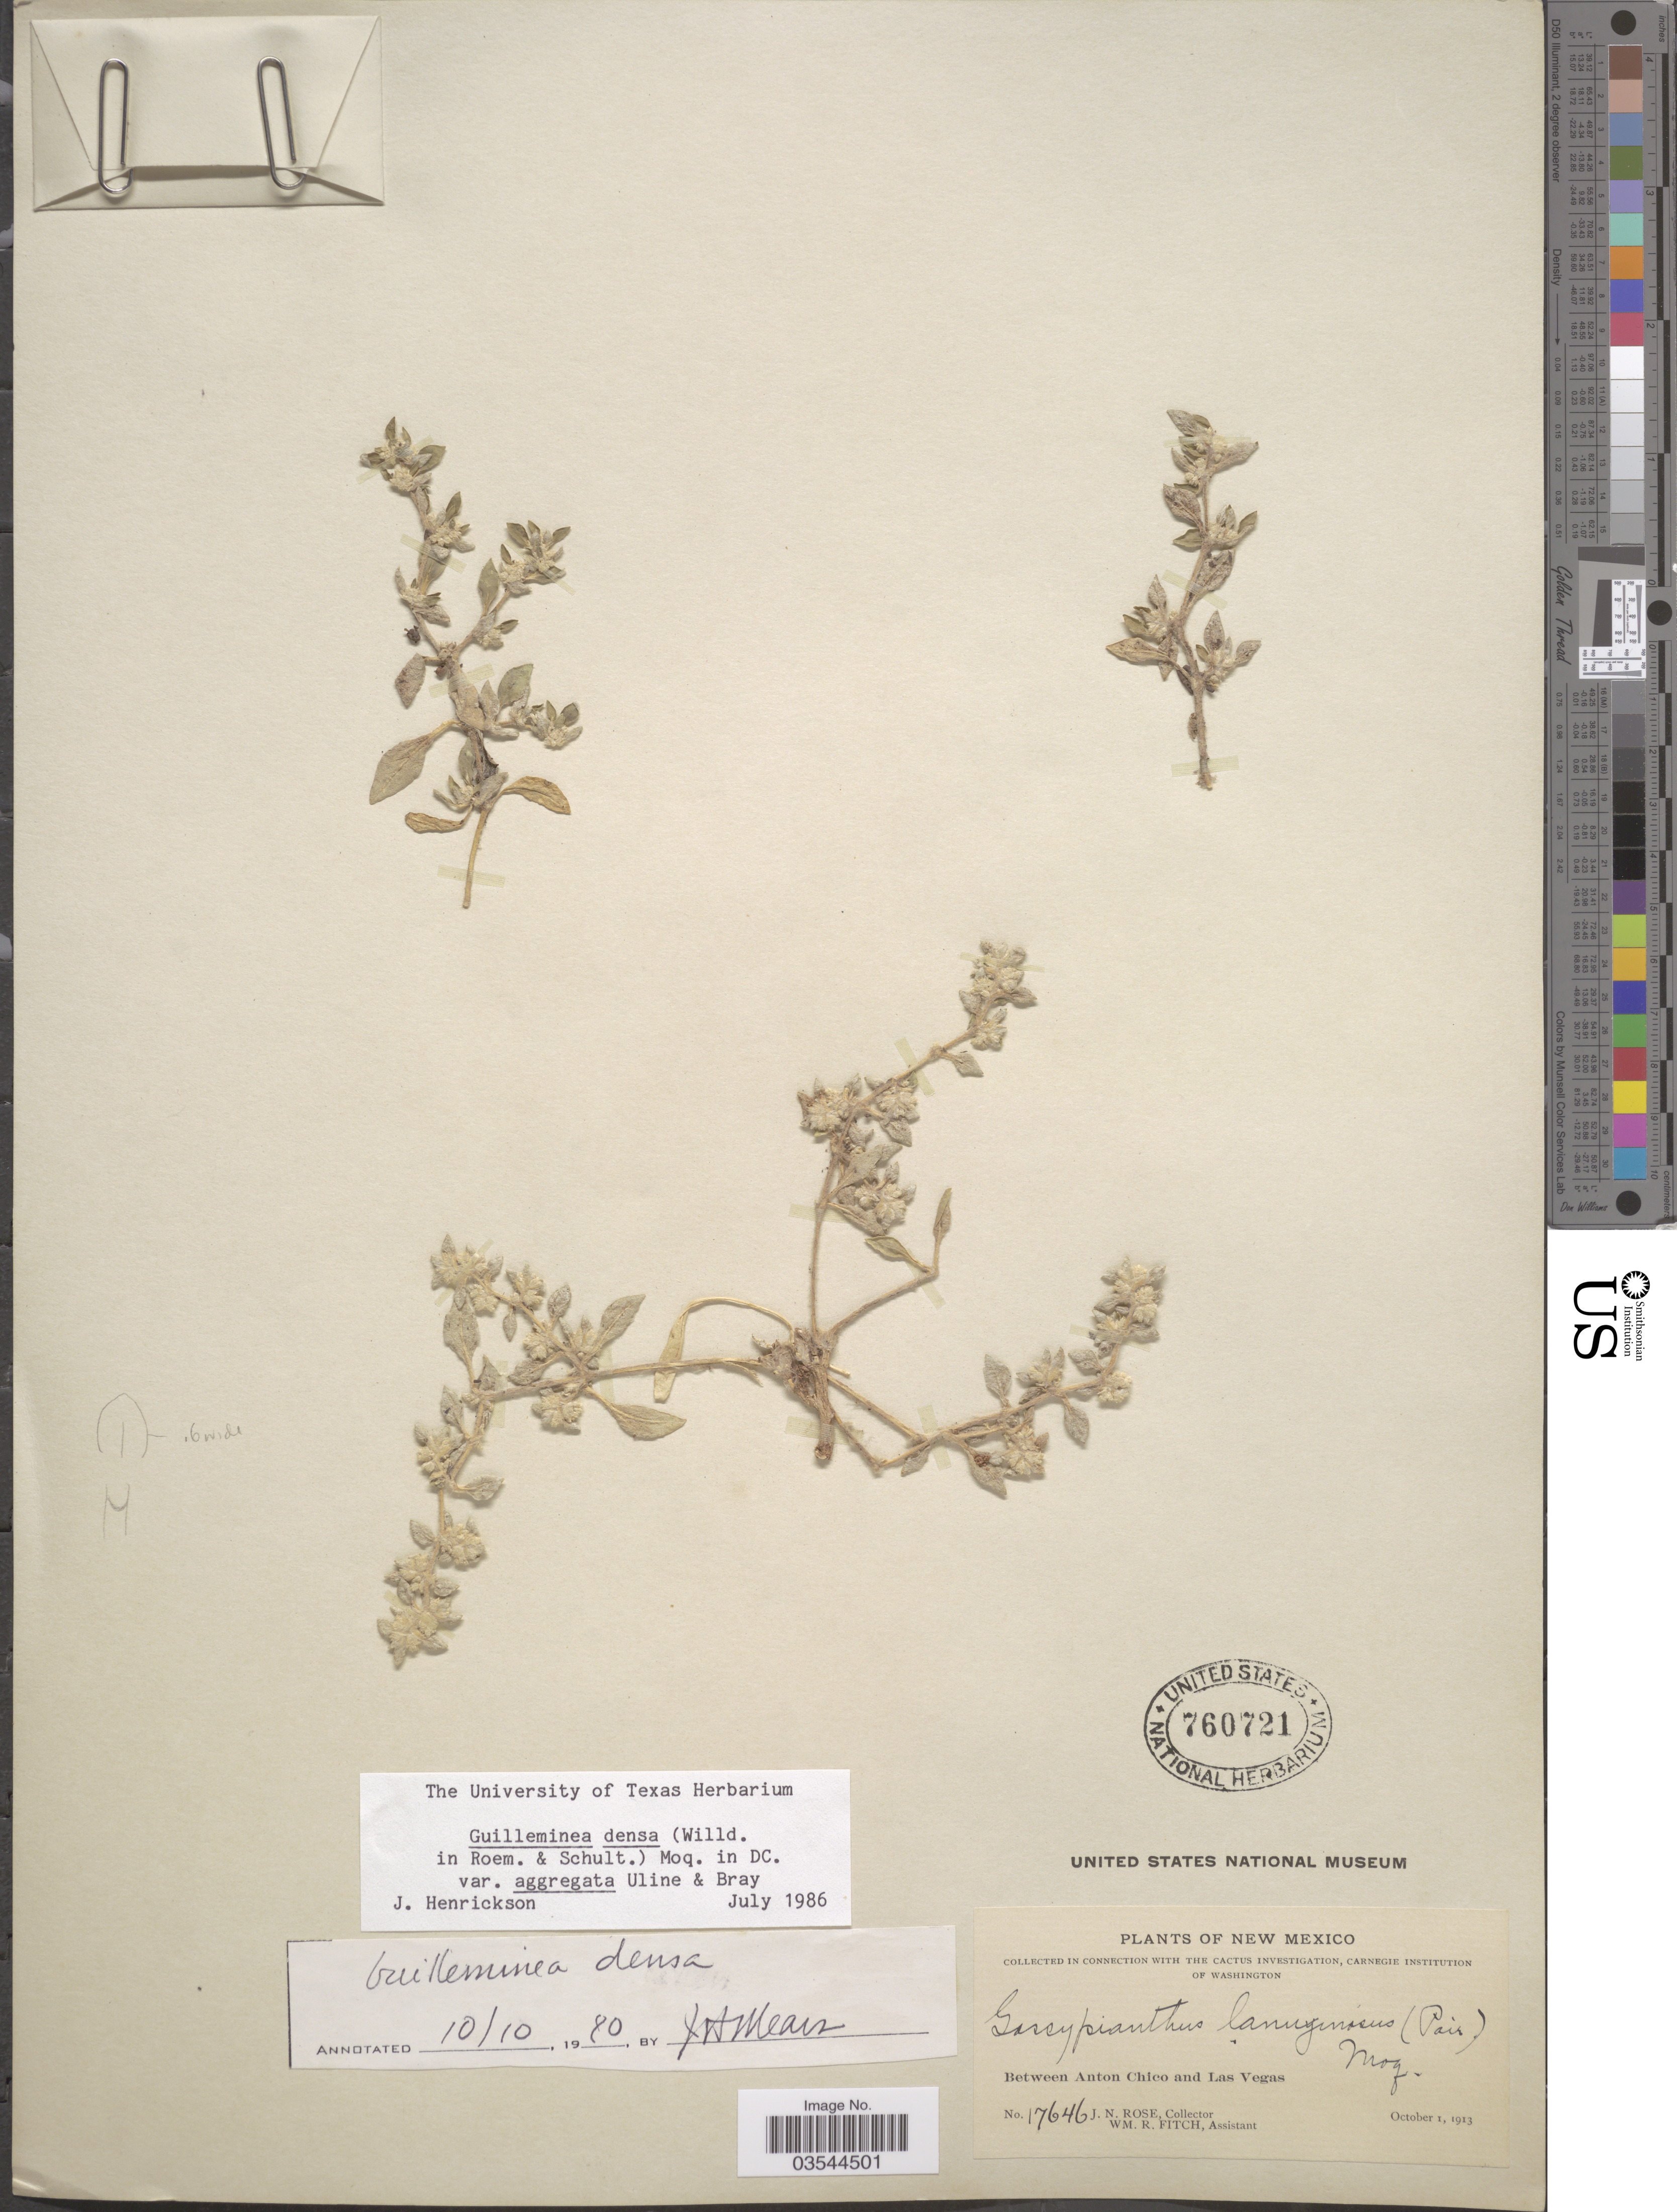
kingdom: Plantae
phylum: Tracheophyta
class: Magnoliopsida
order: Caryophyllales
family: Amaranthaceae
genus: Guilleminea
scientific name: Guilleminea densa var. aggregata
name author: Uline & W.L. Bray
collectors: J. N. Rose & W. R. Fitch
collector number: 17646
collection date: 1913-10-01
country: United States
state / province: New Mexico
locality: Between Anton Chico and Las Vegas.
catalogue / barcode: US 760721